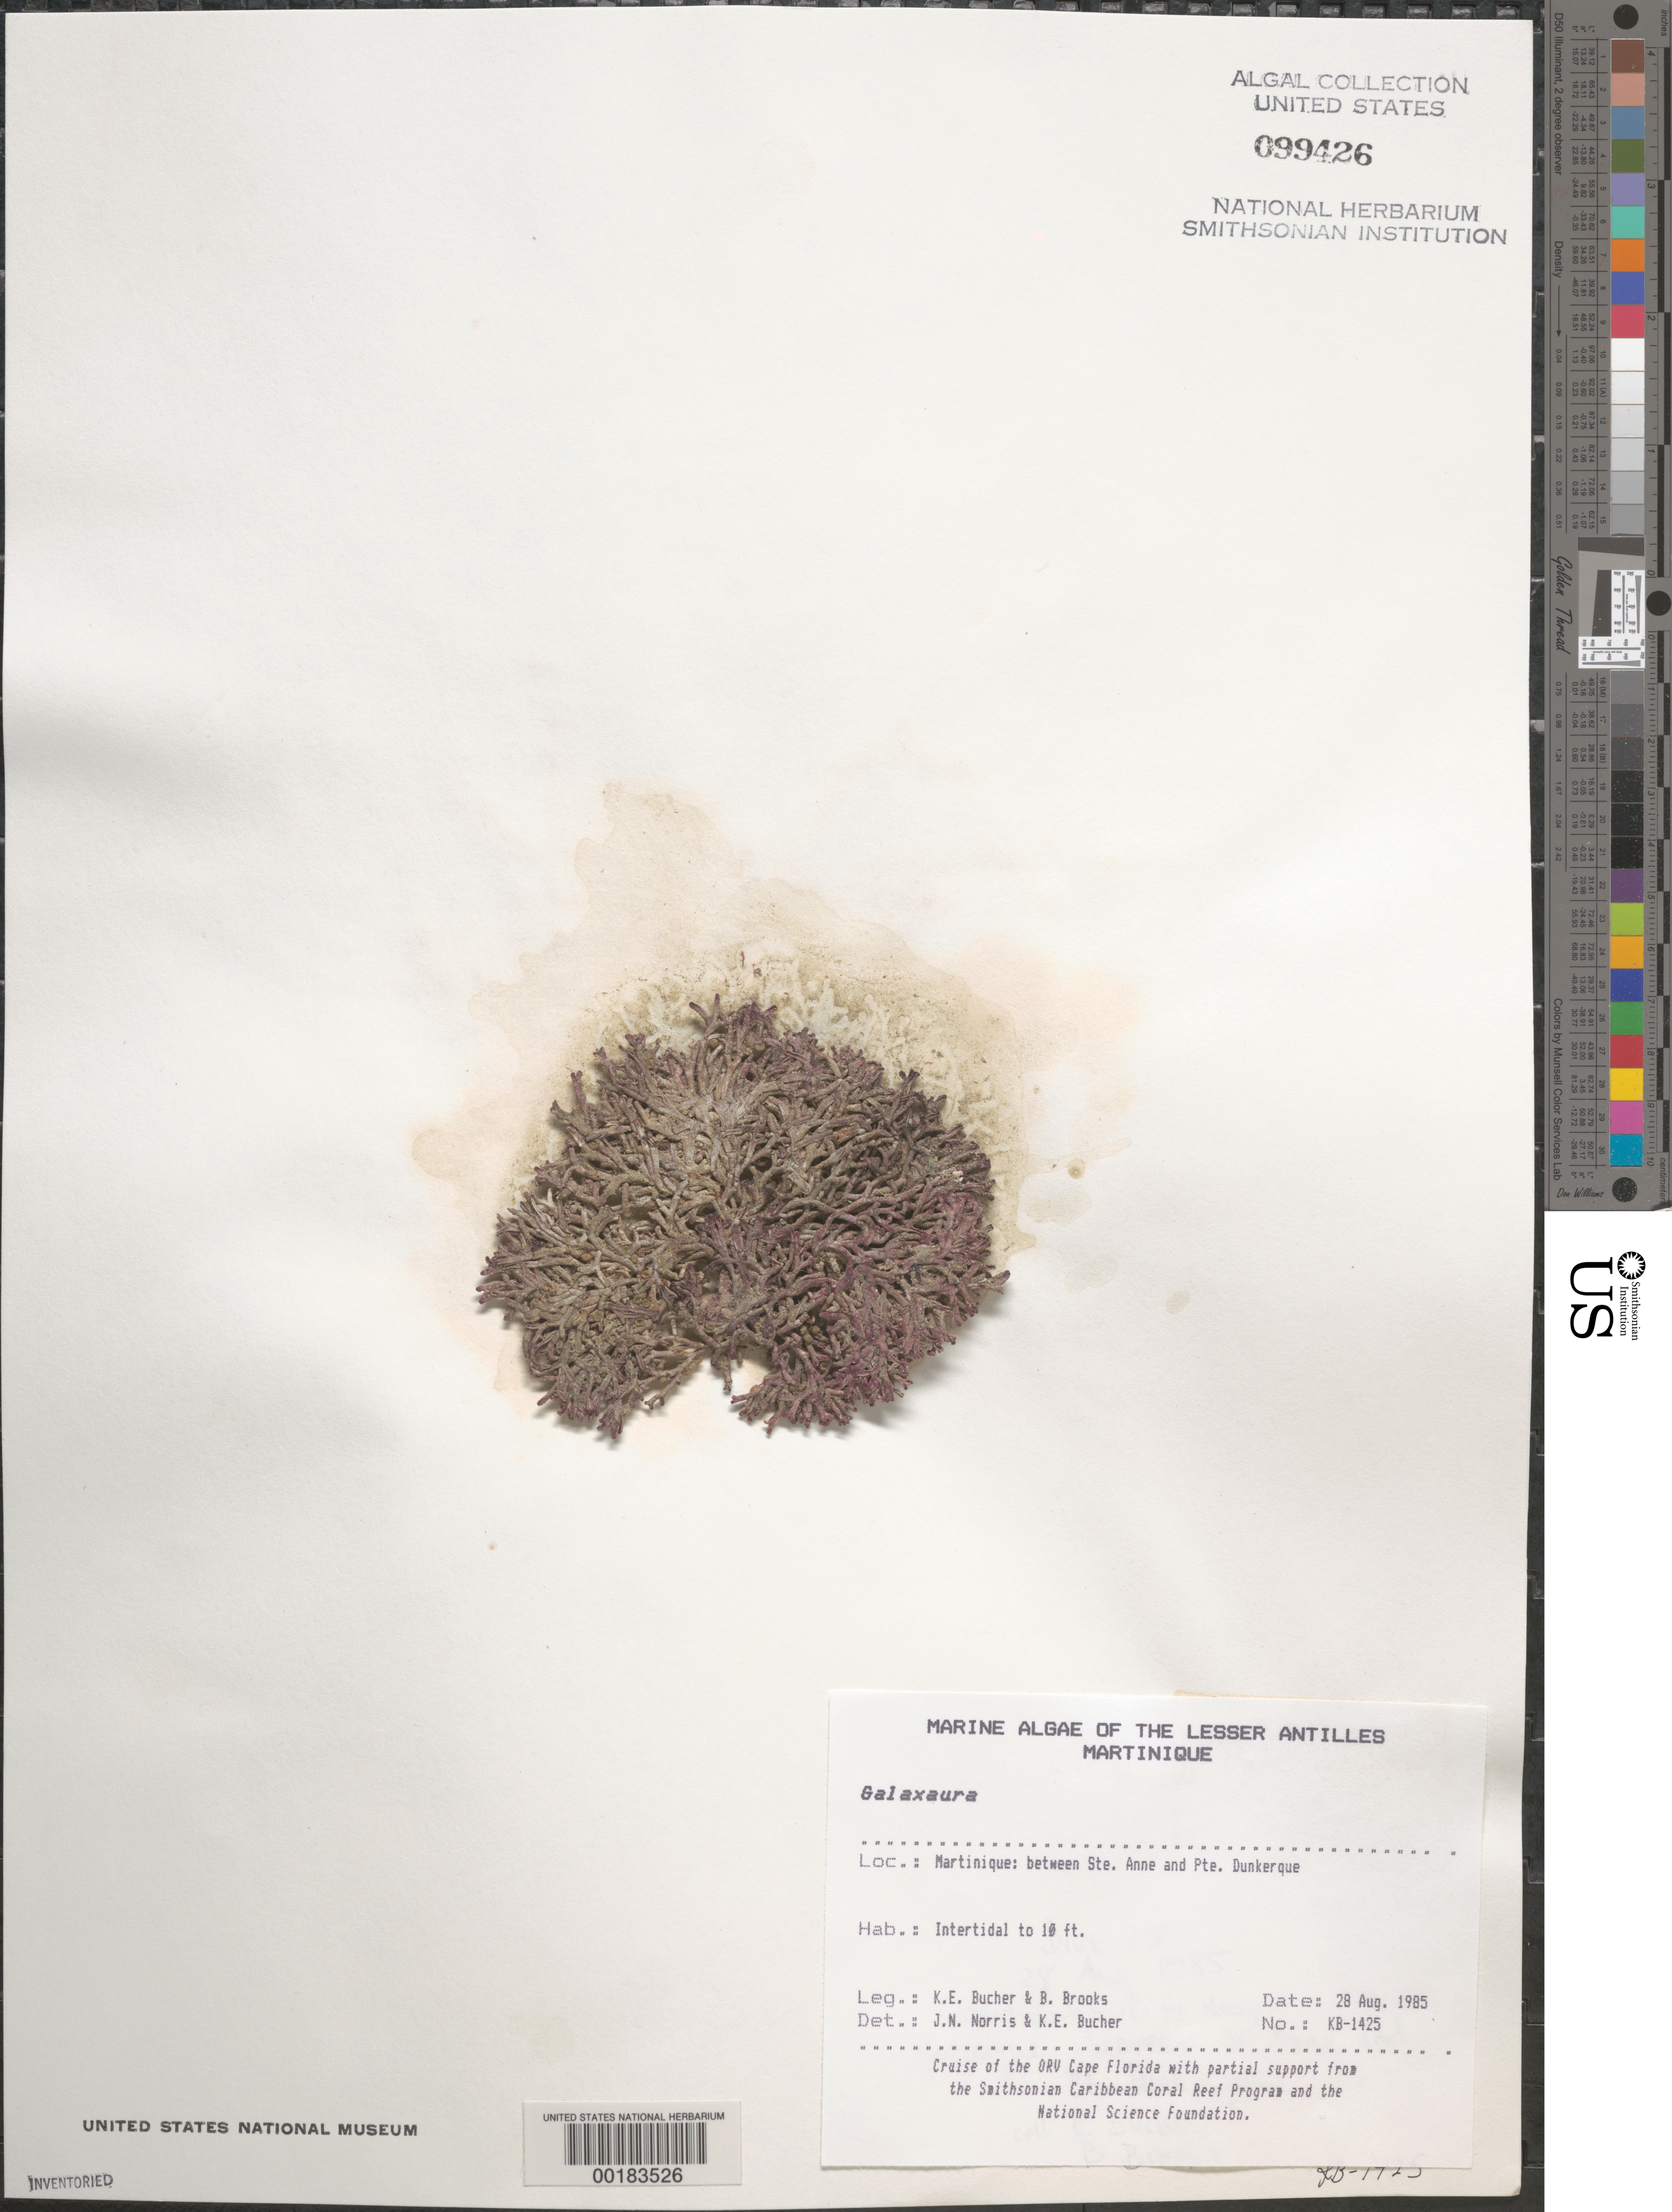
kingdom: Plantae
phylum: Rhodophyta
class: Florideophyceae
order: Nemaliales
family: Galaxauraceae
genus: Galaxaura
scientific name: Galaxaura sp.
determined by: Norris, J. N.; Bucher, K. E.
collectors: K. E. Bucher & B. Brooks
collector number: Kb-1425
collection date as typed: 28 Aug 1985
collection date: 1985-08-28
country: Martinique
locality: Between Sainte Anne and Pointe Dunkerque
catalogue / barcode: US 99426